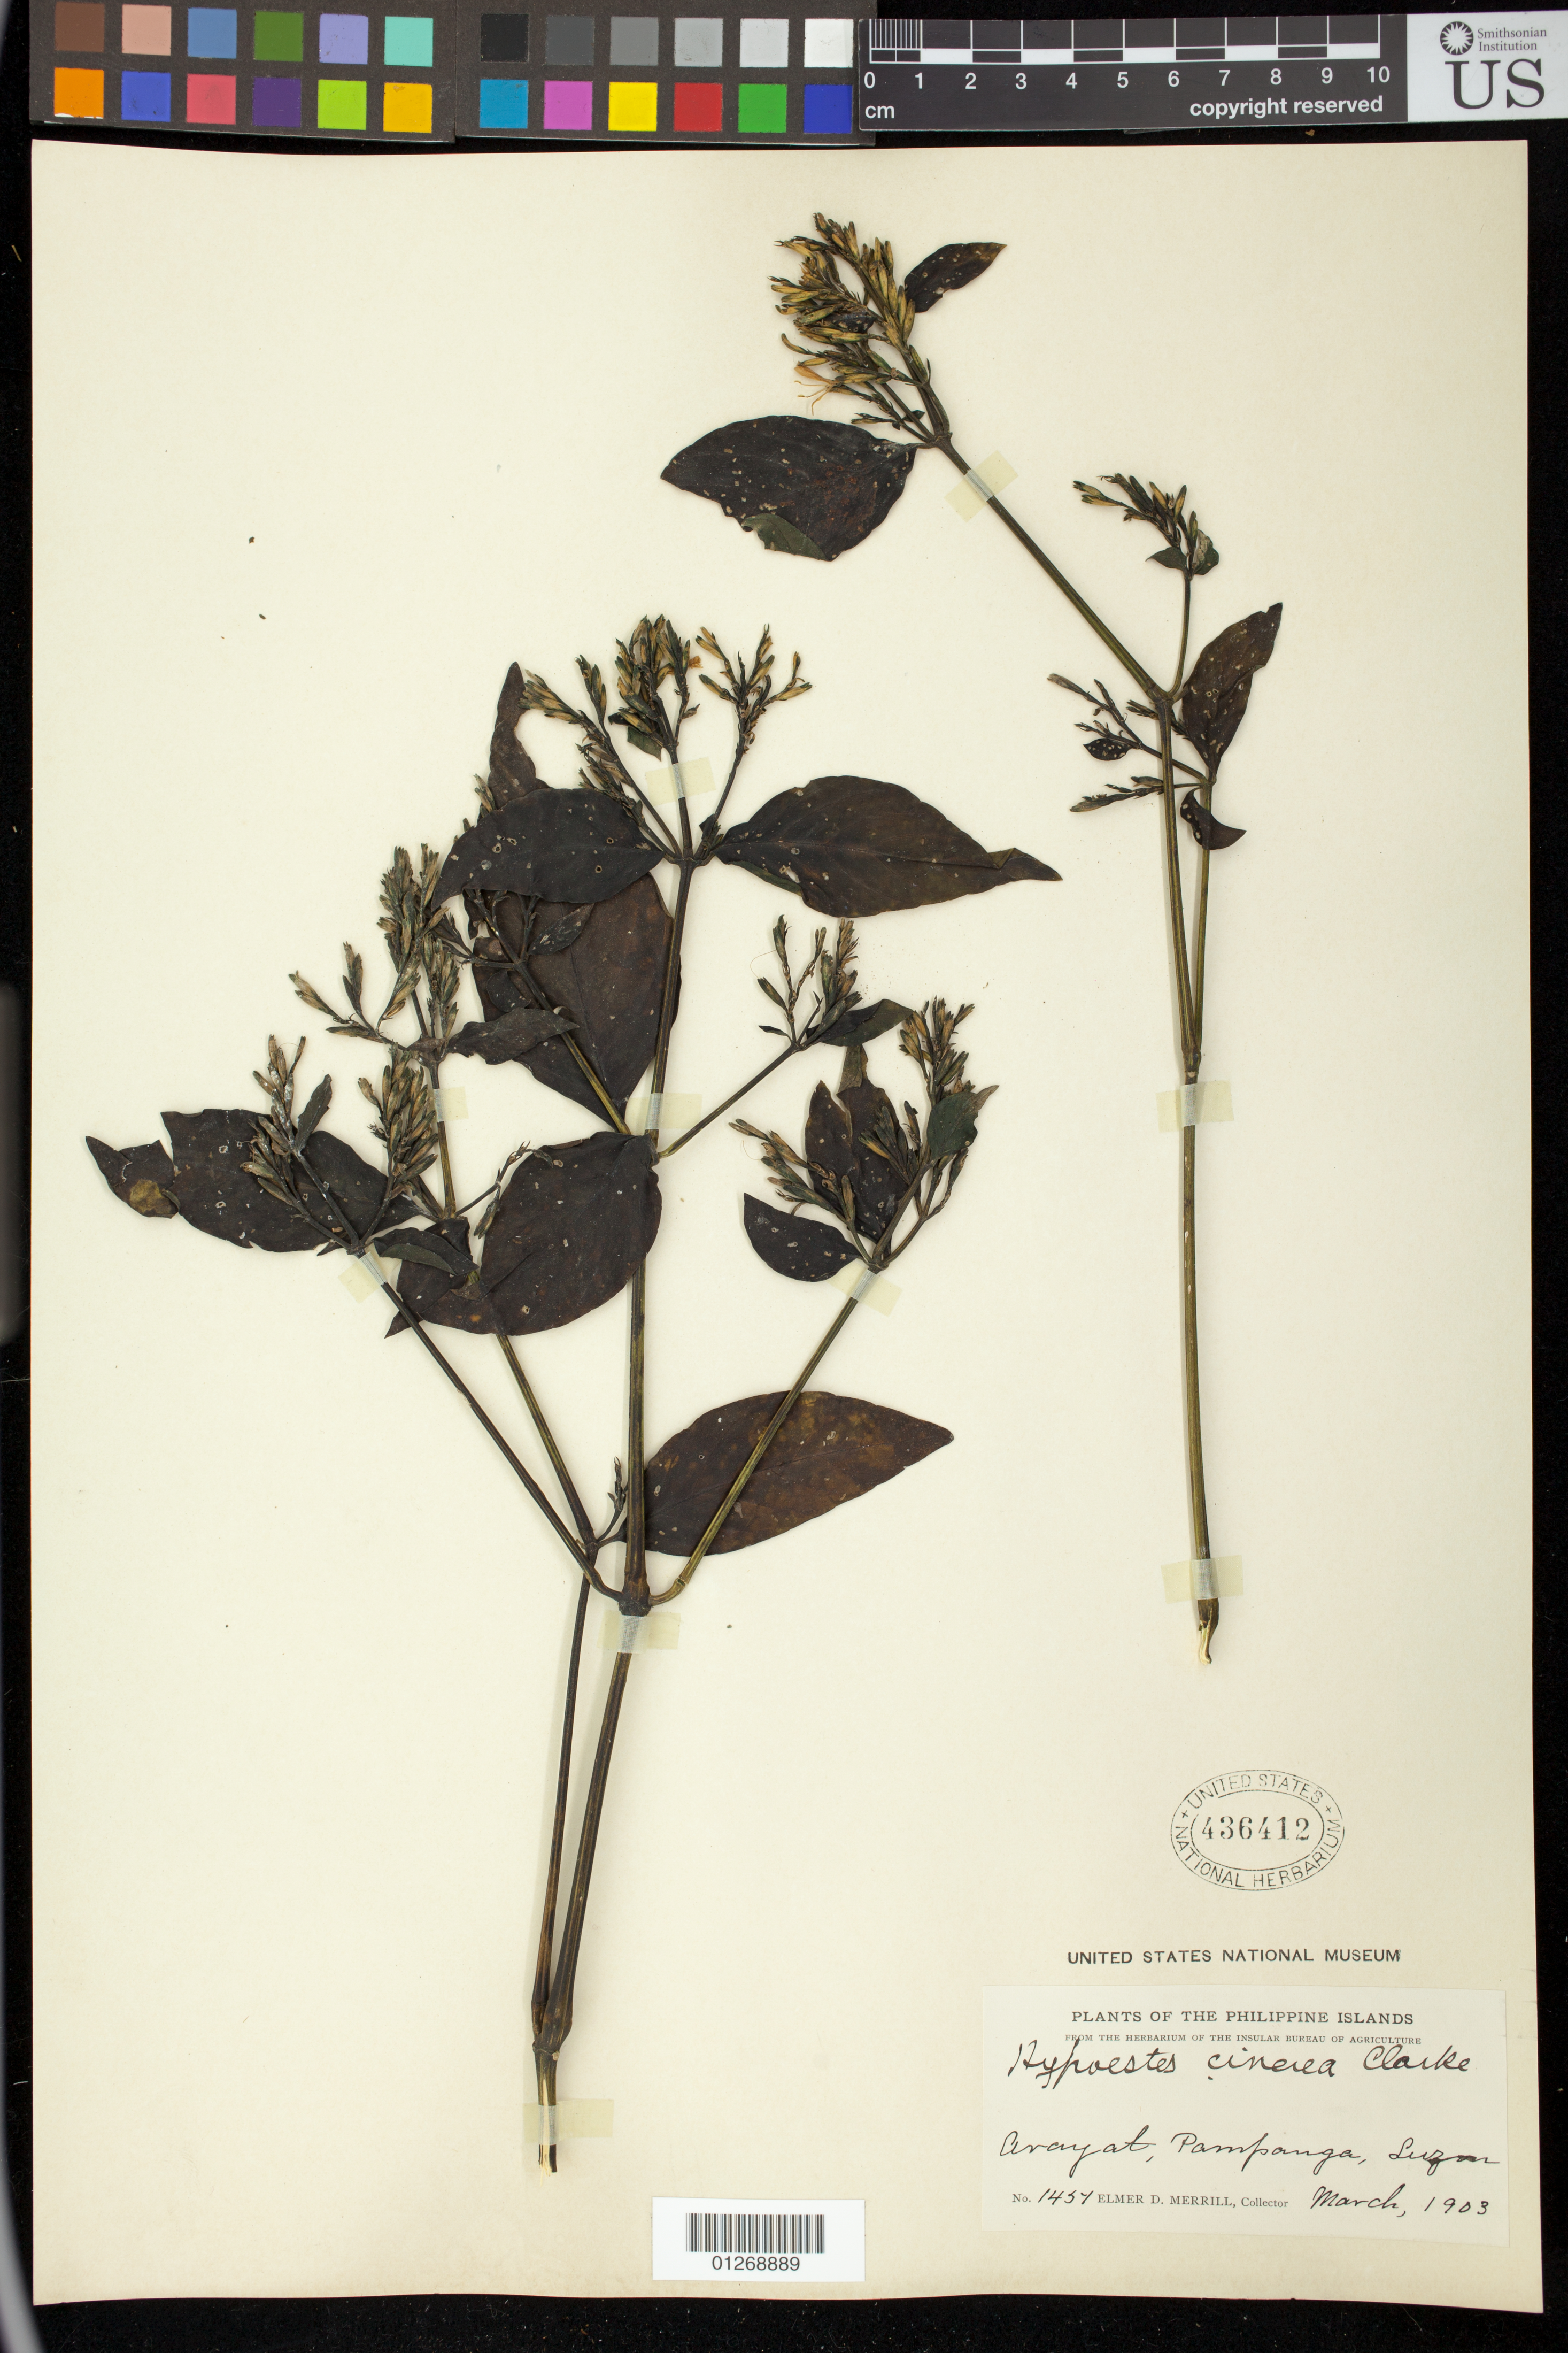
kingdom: Plantae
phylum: Tracheophyta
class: Magnoliopsida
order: Lamiales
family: Acanthaceae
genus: Hypoestes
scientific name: Hypoestes cinerea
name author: C.B. Clarke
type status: Isosyntype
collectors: E. D. Merrill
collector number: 1451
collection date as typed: Mar 1903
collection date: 1903-03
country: Philippines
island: Luzon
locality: Arayat, Pampanga, Luzon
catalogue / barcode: US 436412